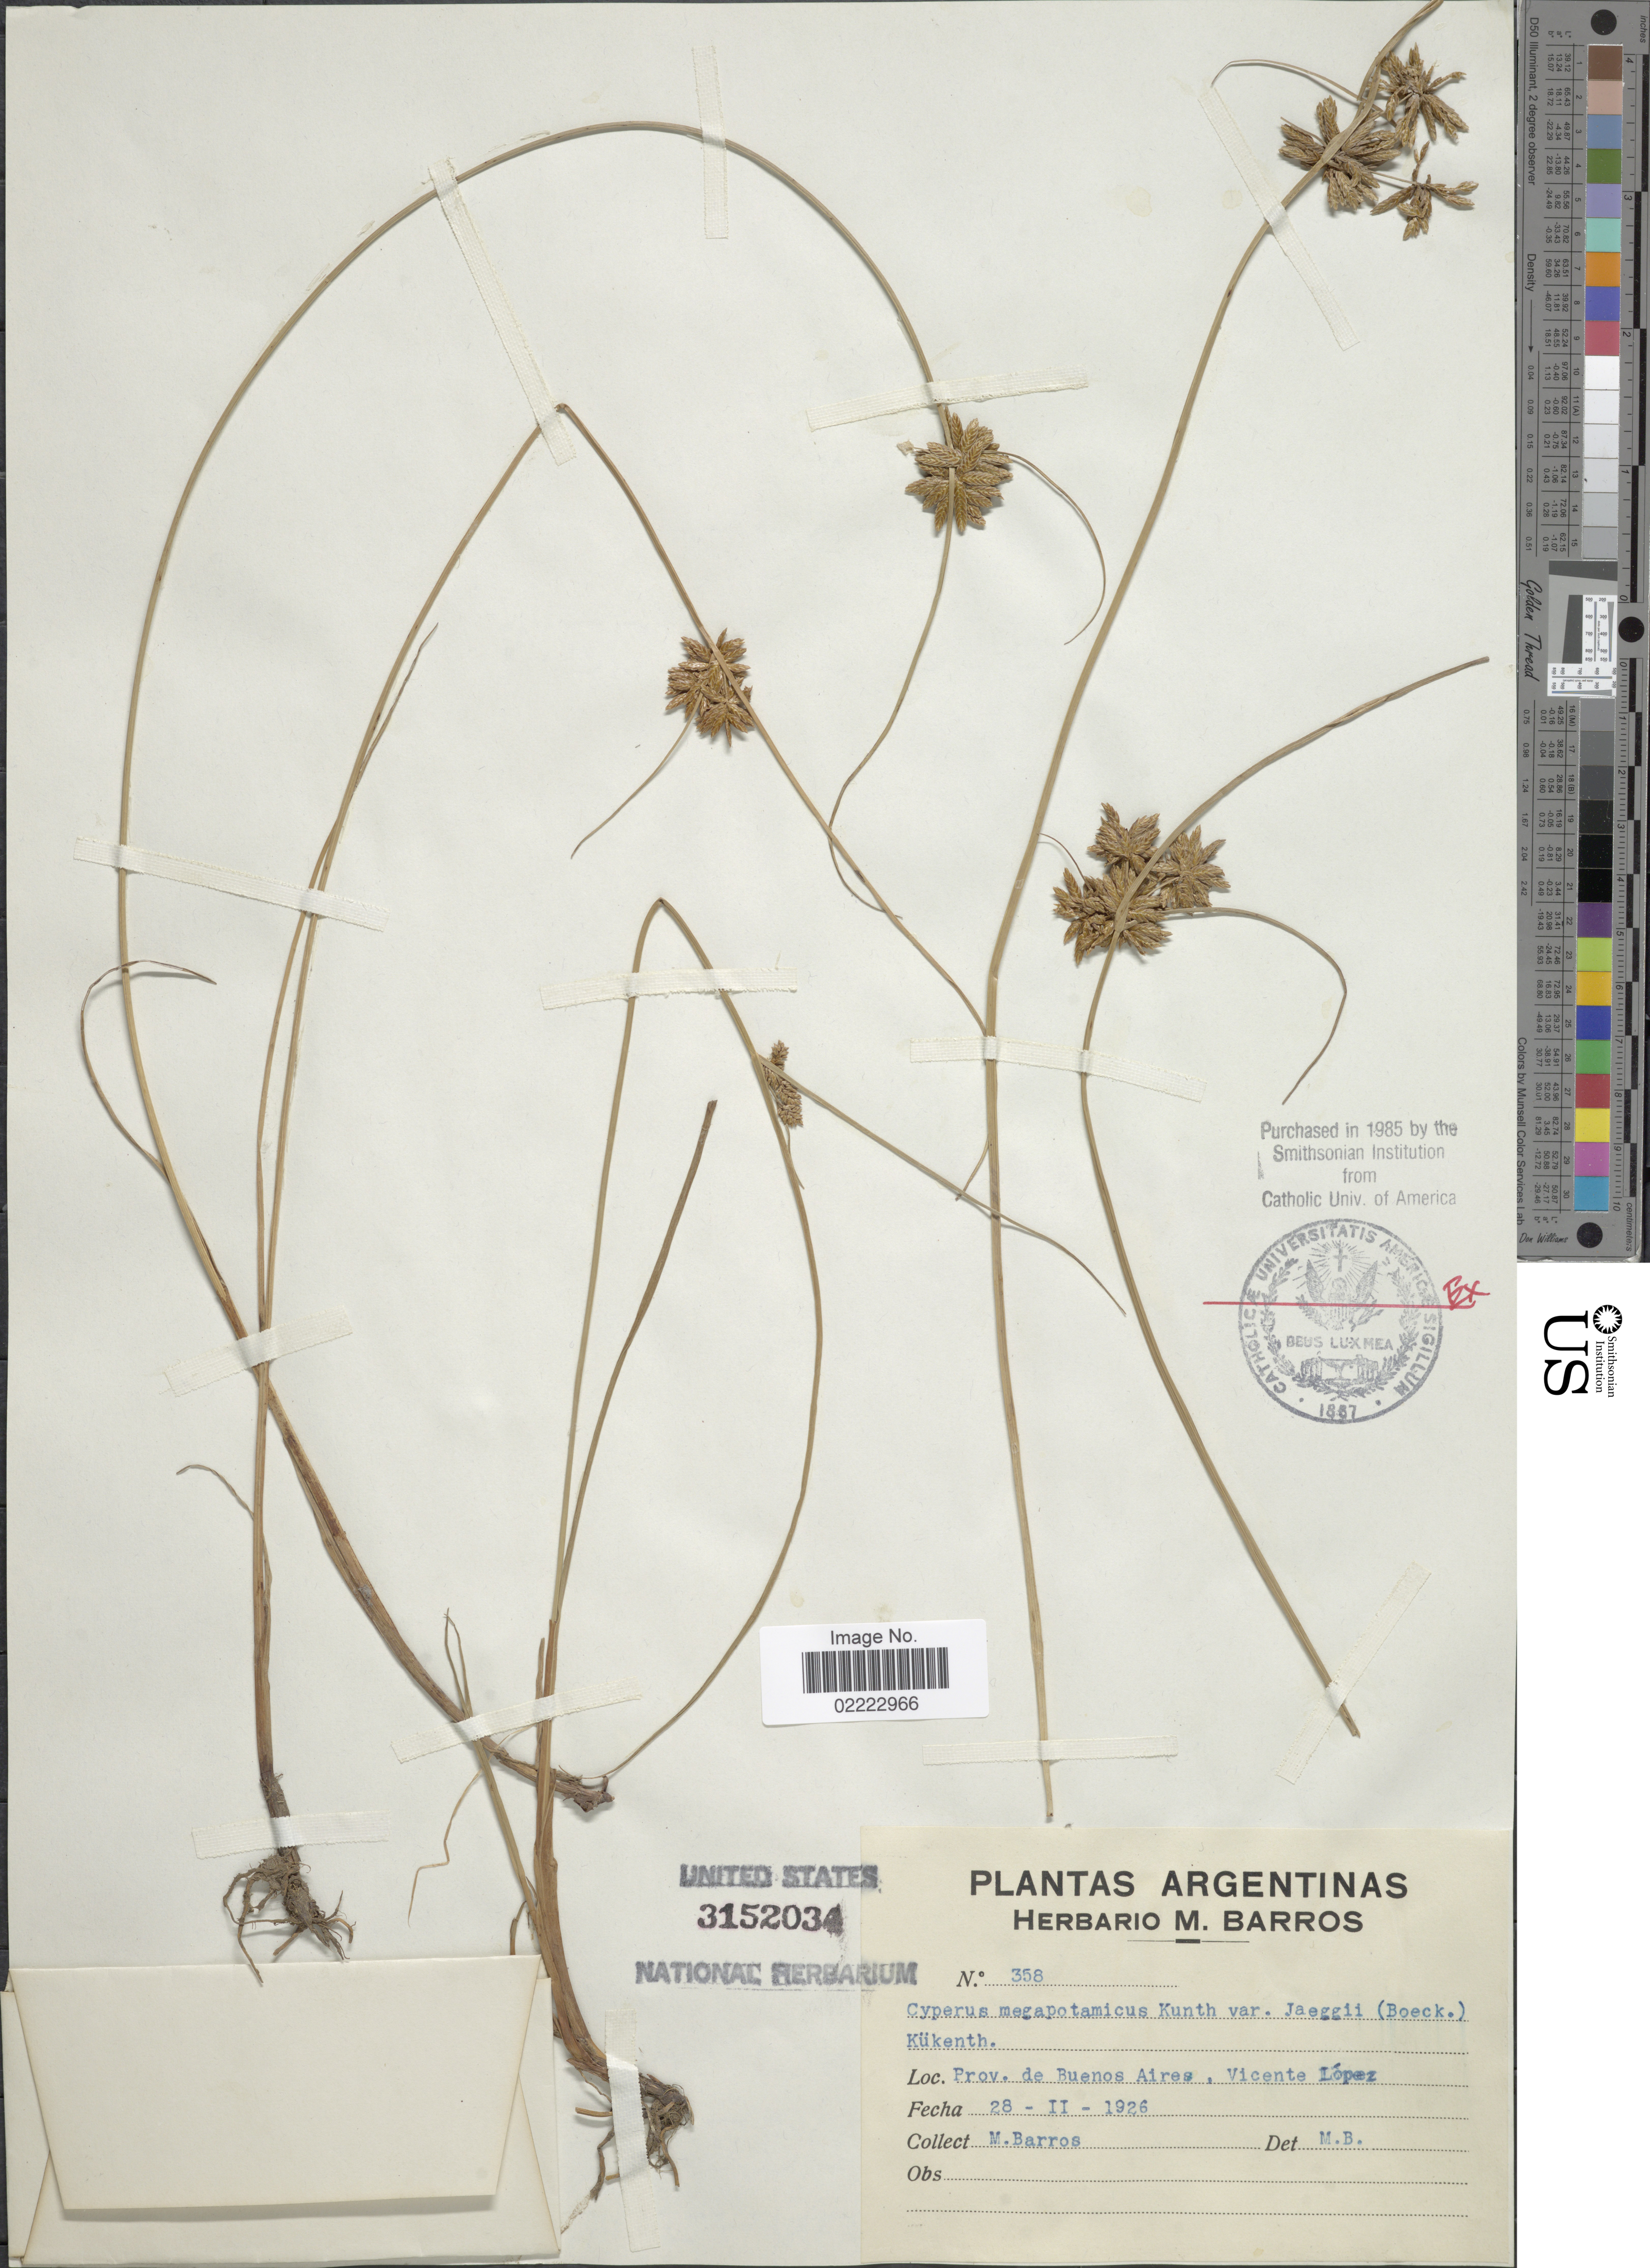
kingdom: Plantae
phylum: Tracheophyta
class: Liliopsida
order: Poales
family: Cyperaceae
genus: Cyperus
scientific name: Cyperus megapotamicus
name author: (A. Dietr.) Kunth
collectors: M. Barros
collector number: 358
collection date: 1926-02-28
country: Argentina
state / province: Buenos Aires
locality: Prov. de Buenos Aires, Vicente Lopez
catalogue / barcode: US 3152034